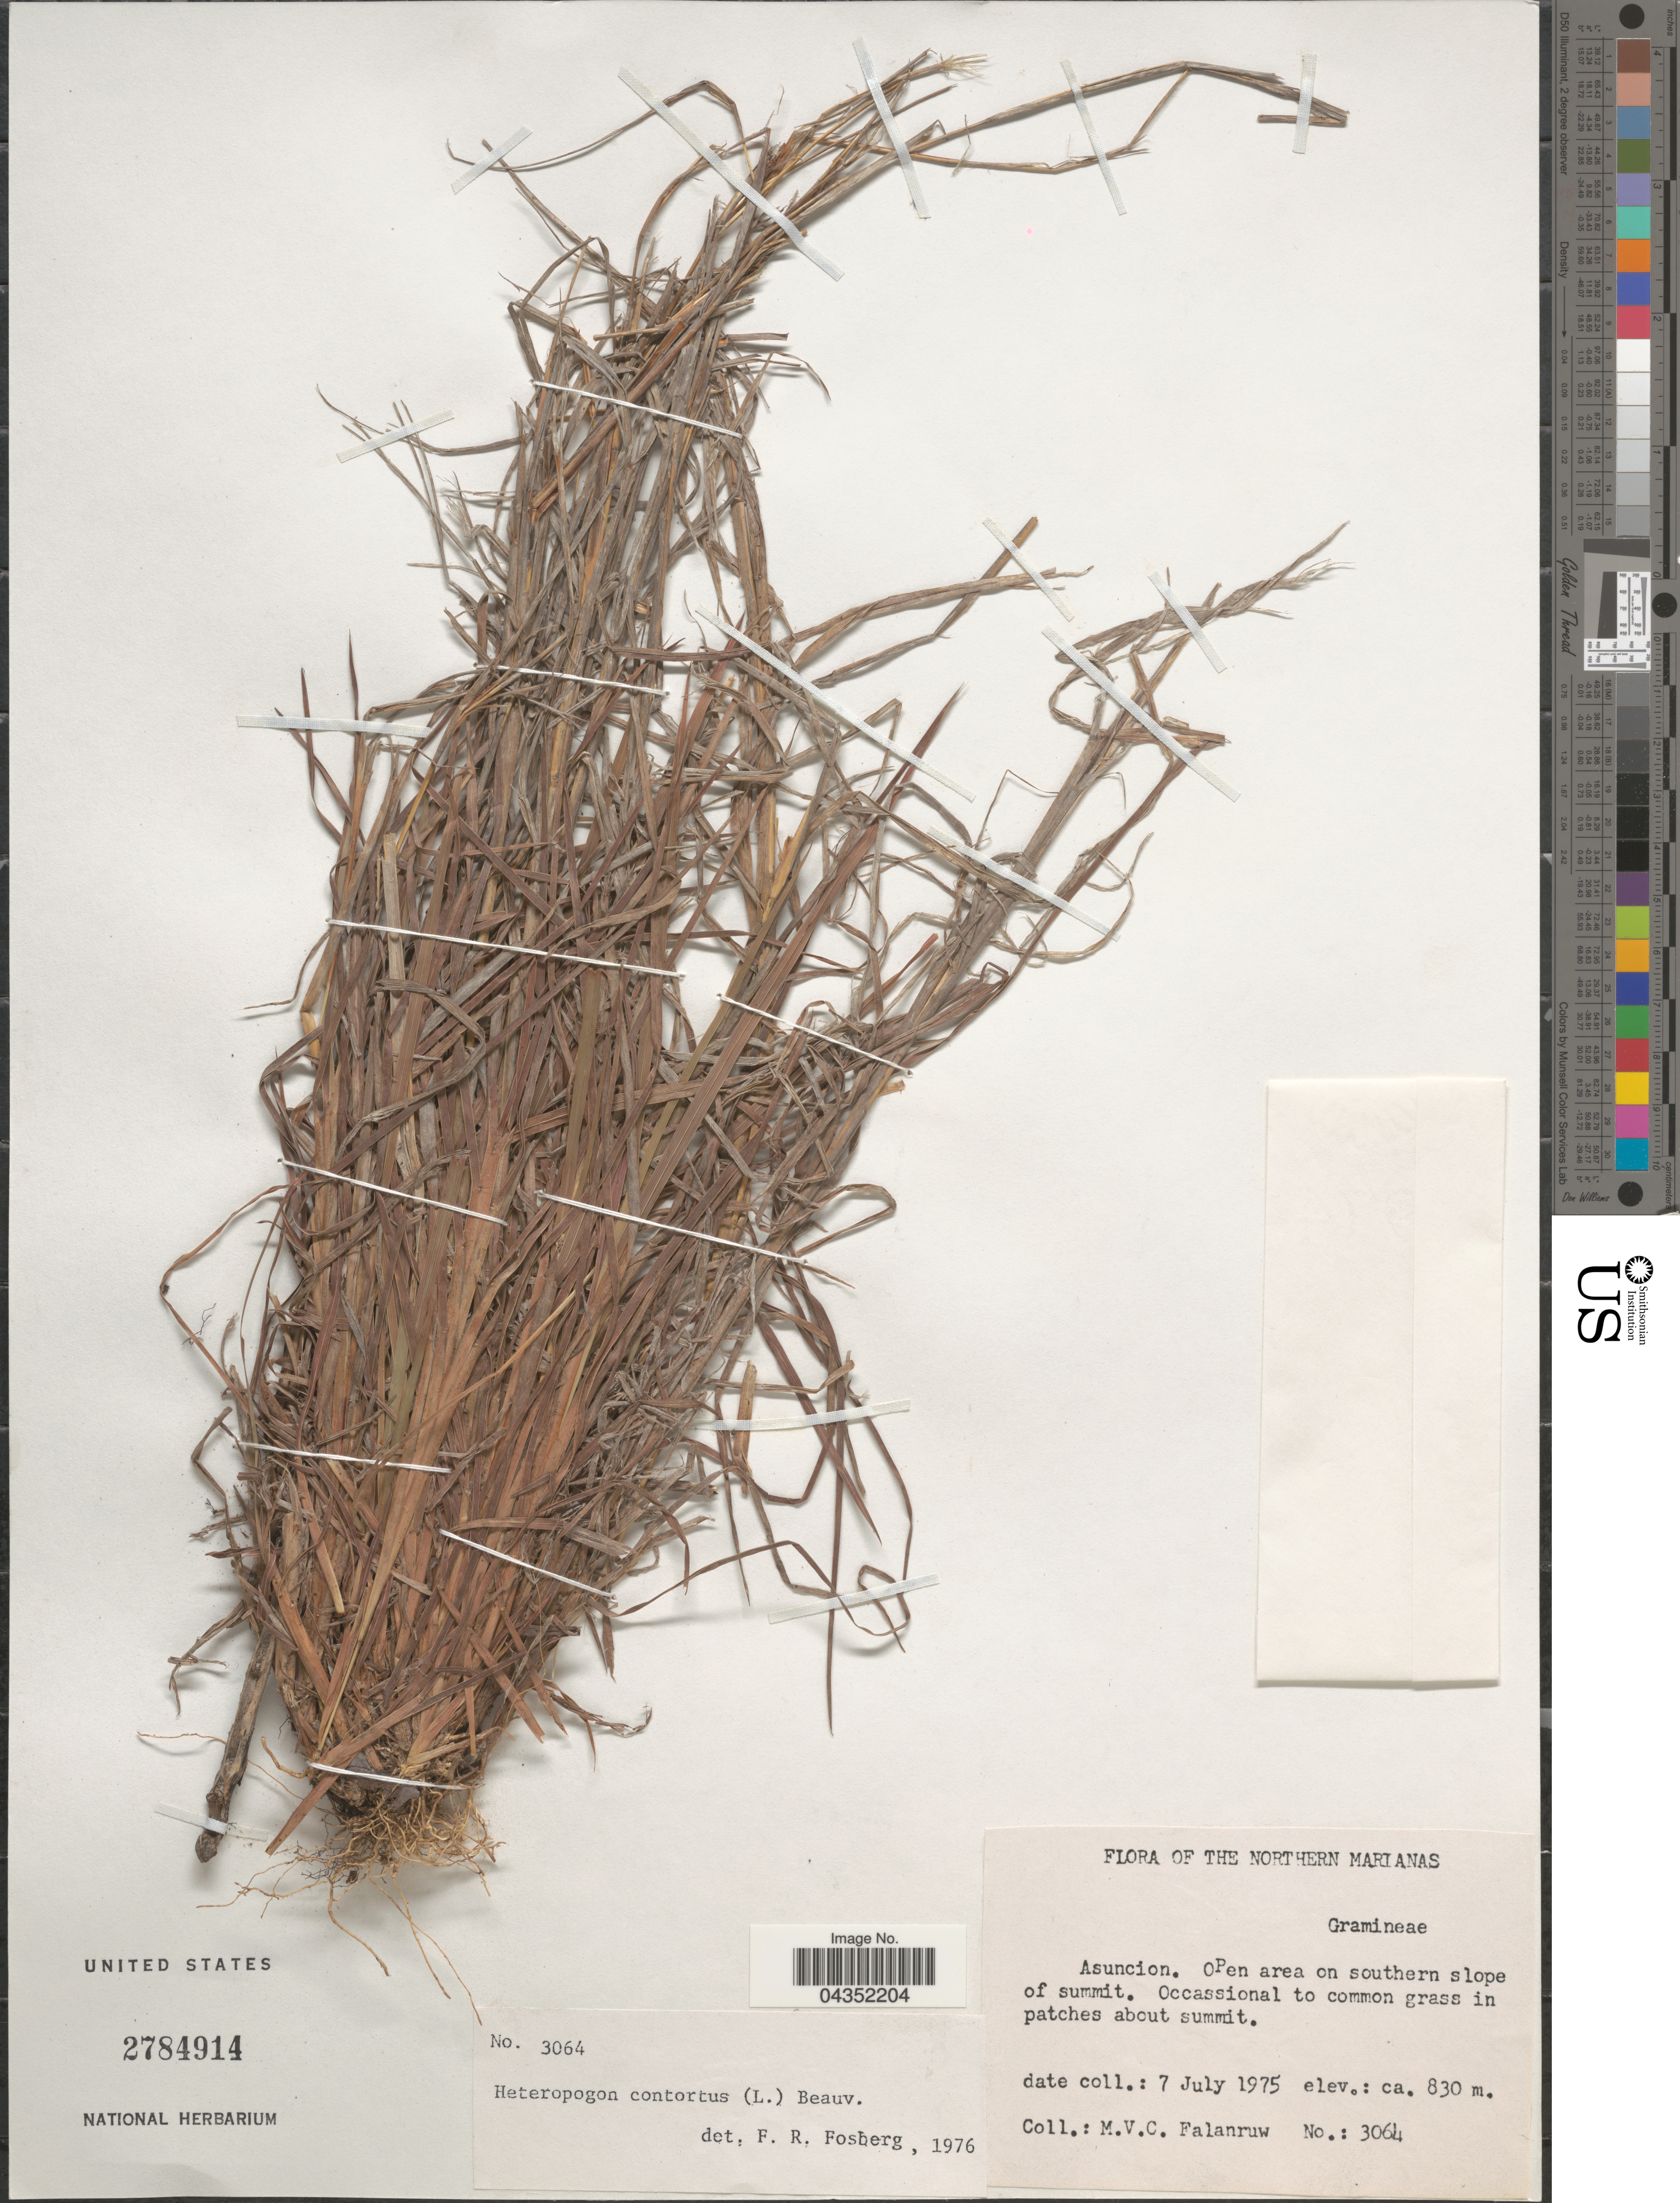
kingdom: Plantae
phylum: Tracheophyta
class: Liliopsida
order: Poales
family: Poaceae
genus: Heteropogon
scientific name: Heteropogon contortus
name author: (L.) P. Beauv. ex Roem. & Schult.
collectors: M. V. Falanruw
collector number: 3064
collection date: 1975-07-07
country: Northern Mariana Islands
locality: The Northern Marianas. Asuncion. Open area on southern slope of summit.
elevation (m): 830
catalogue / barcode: US 2784914